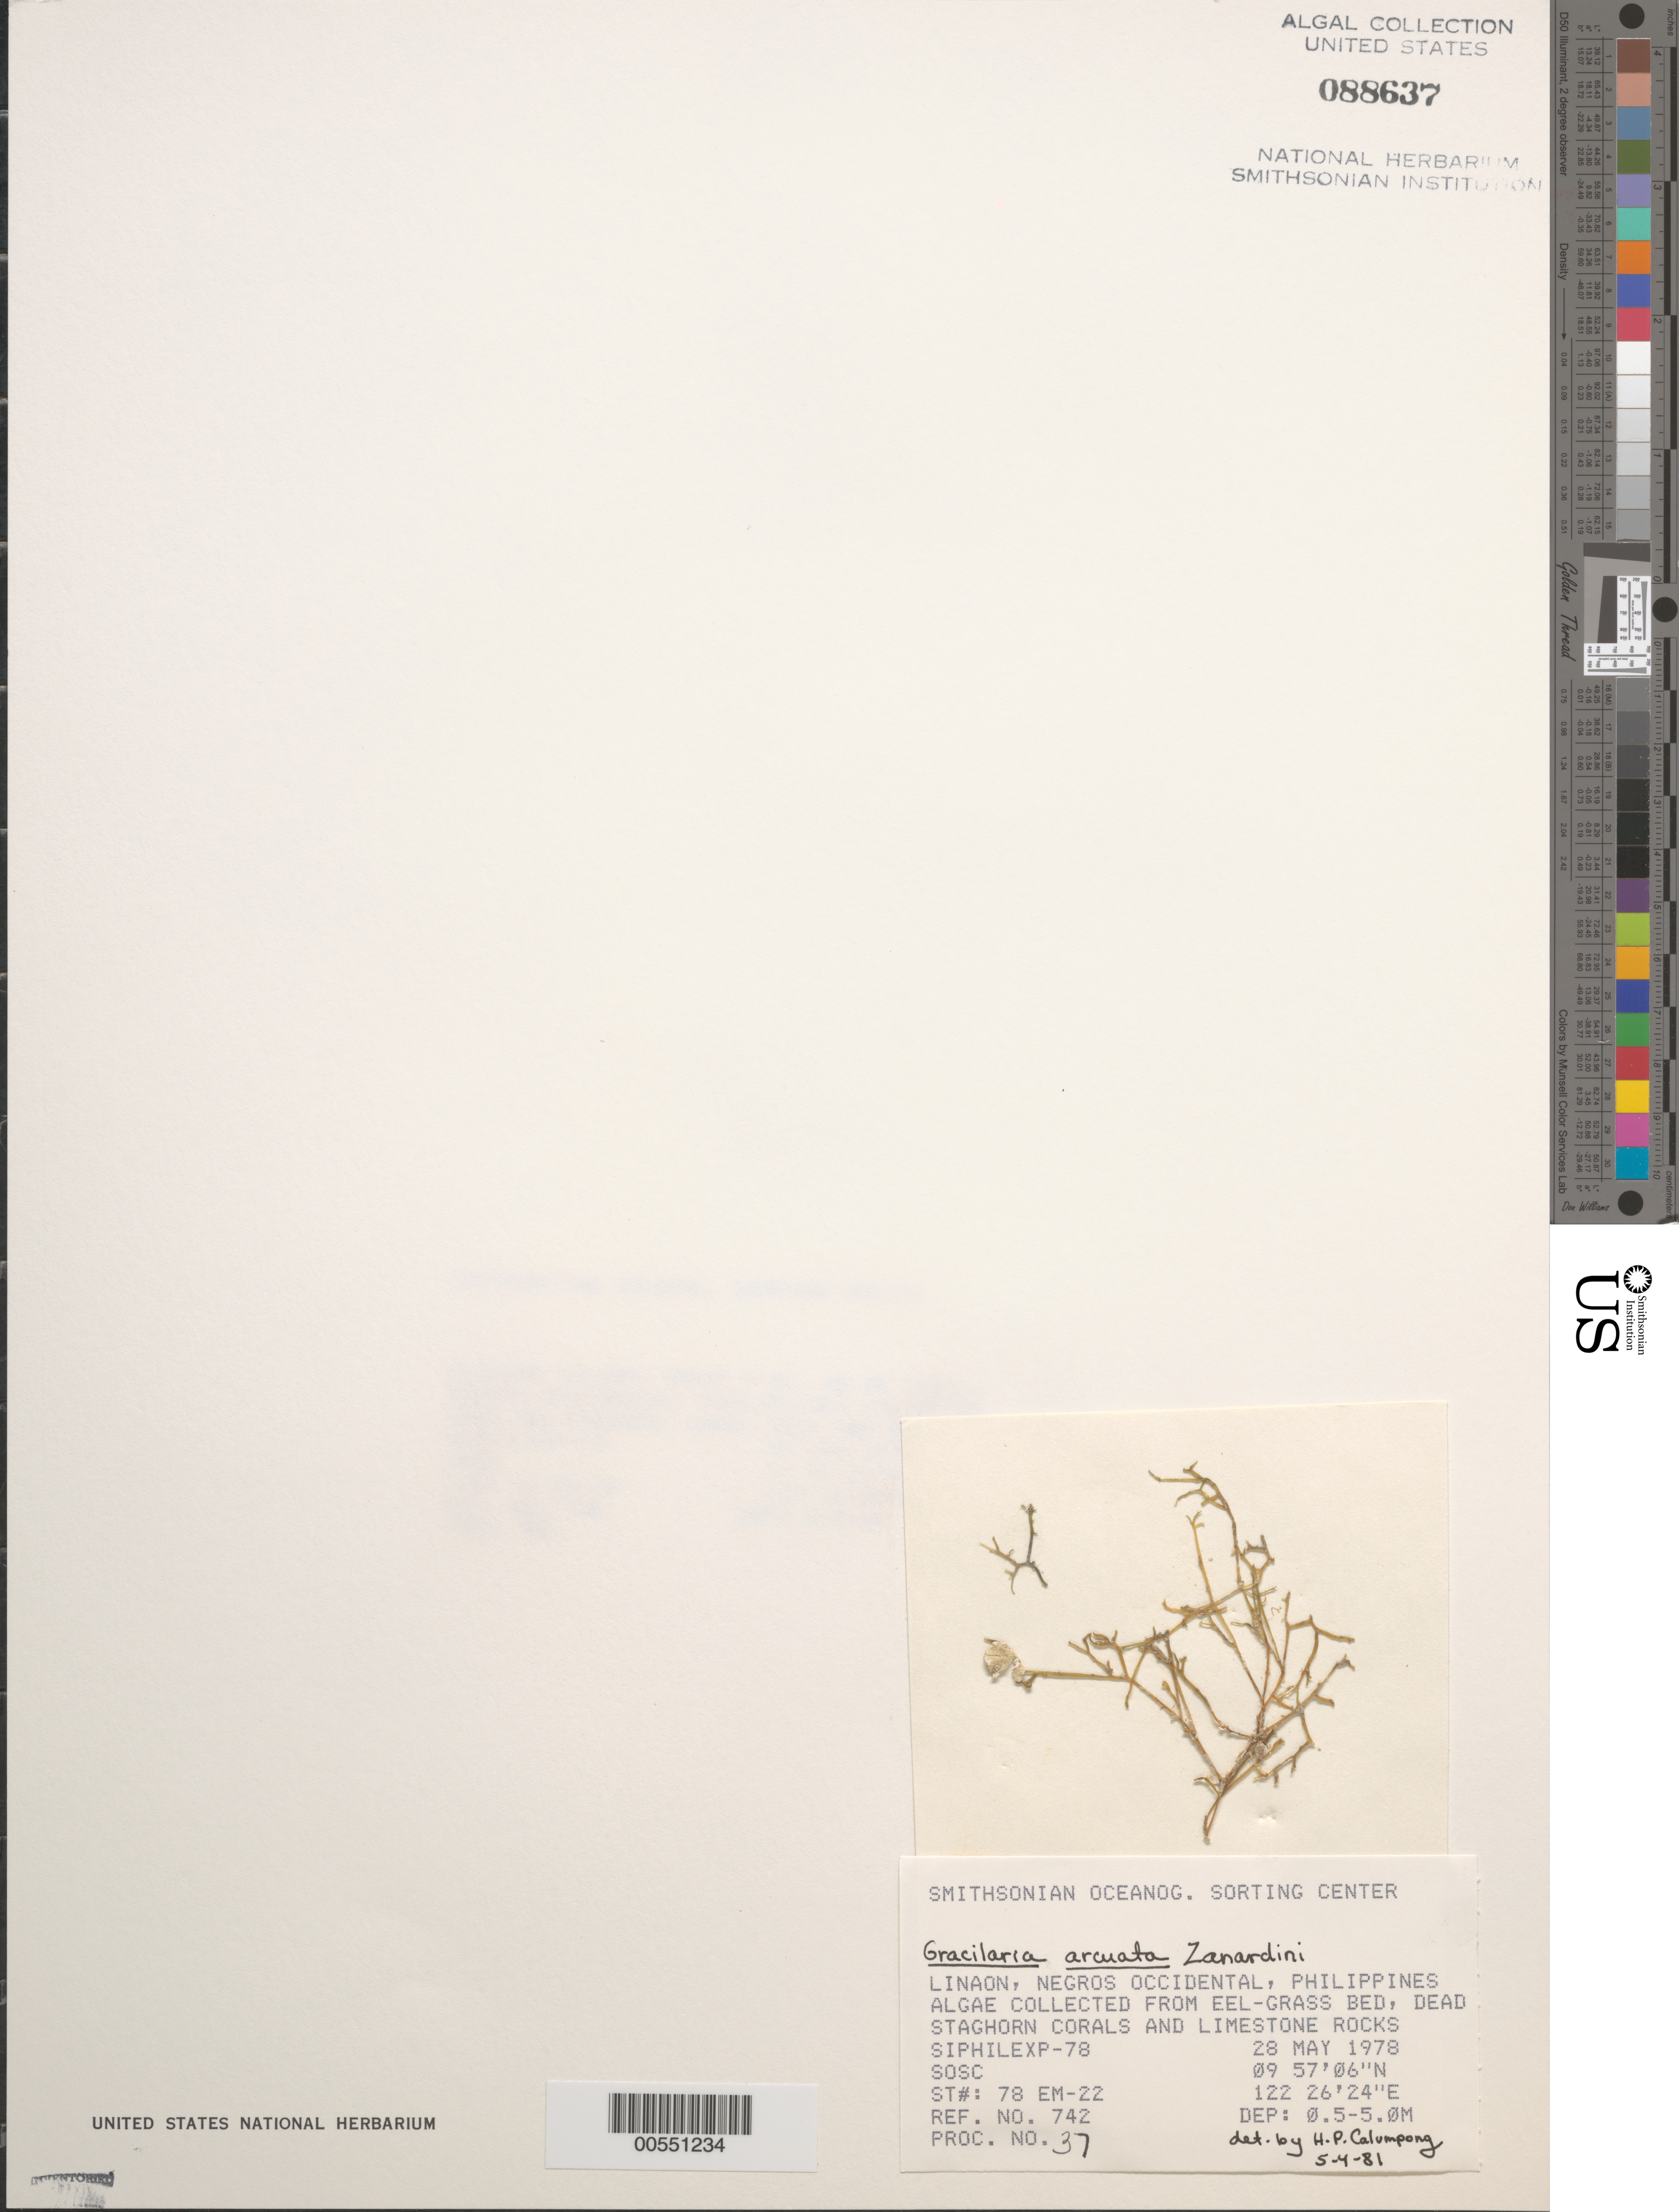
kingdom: Plantae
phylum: Rhodophyta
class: Florideophyceae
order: Gracilariales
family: Gracilariaceae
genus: Gracilaria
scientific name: Gracilaria arcuata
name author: Zanardini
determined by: Calumpong, H. P.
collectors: SOSC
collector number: Station 78 Em-22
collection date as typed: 28 May 1978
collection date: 1978-05-28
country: Philippines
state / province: Western Visayas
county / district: Negros Occidental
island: Negros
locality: Linaon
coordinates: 09 57' 06" N, 122 26' 24" E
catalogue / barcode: US 88637